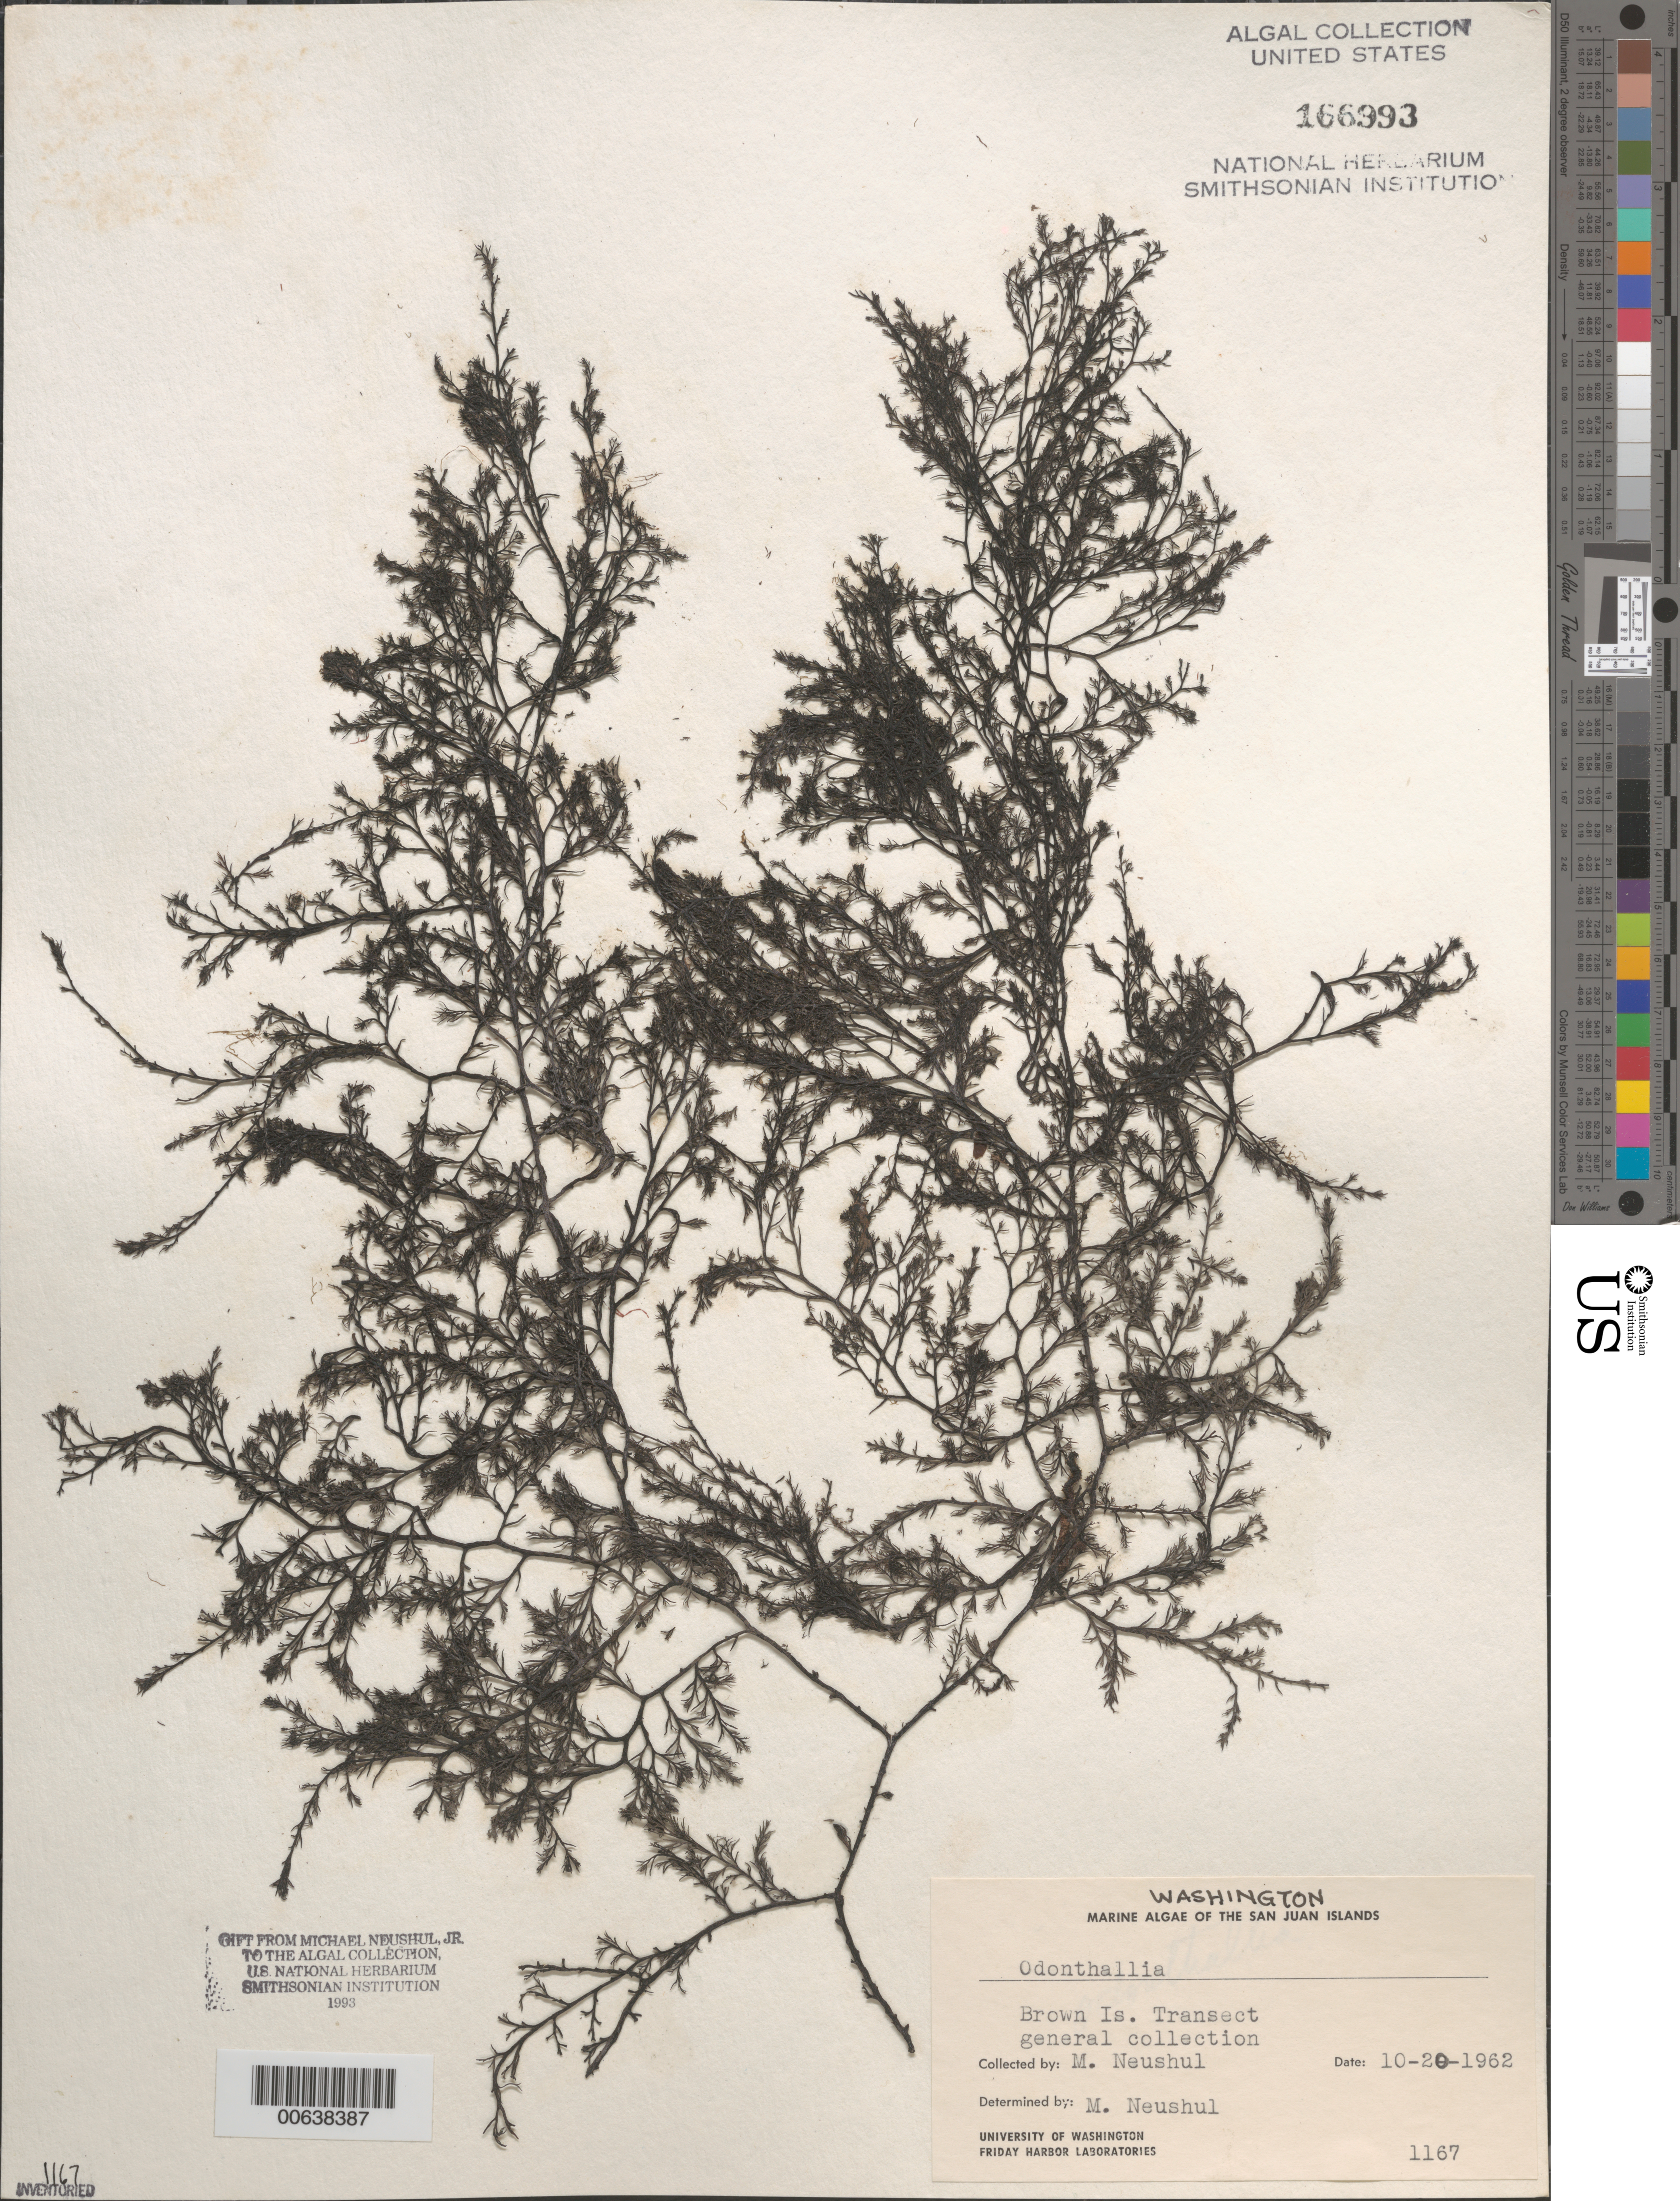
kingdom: Plantae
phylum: Rhodophyta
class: Florideophyceae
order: Ceramiales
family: Rhodomelaceae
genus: Odonthalia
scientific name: Odonthalia sp.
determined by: Neushul, M.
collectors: M. Neushul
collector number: Neushul 1167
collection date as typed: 20 Oct 1962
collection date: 1962-10-20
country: United States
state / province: Washington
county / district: San Juan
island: Brown Island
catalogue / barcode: US 166993